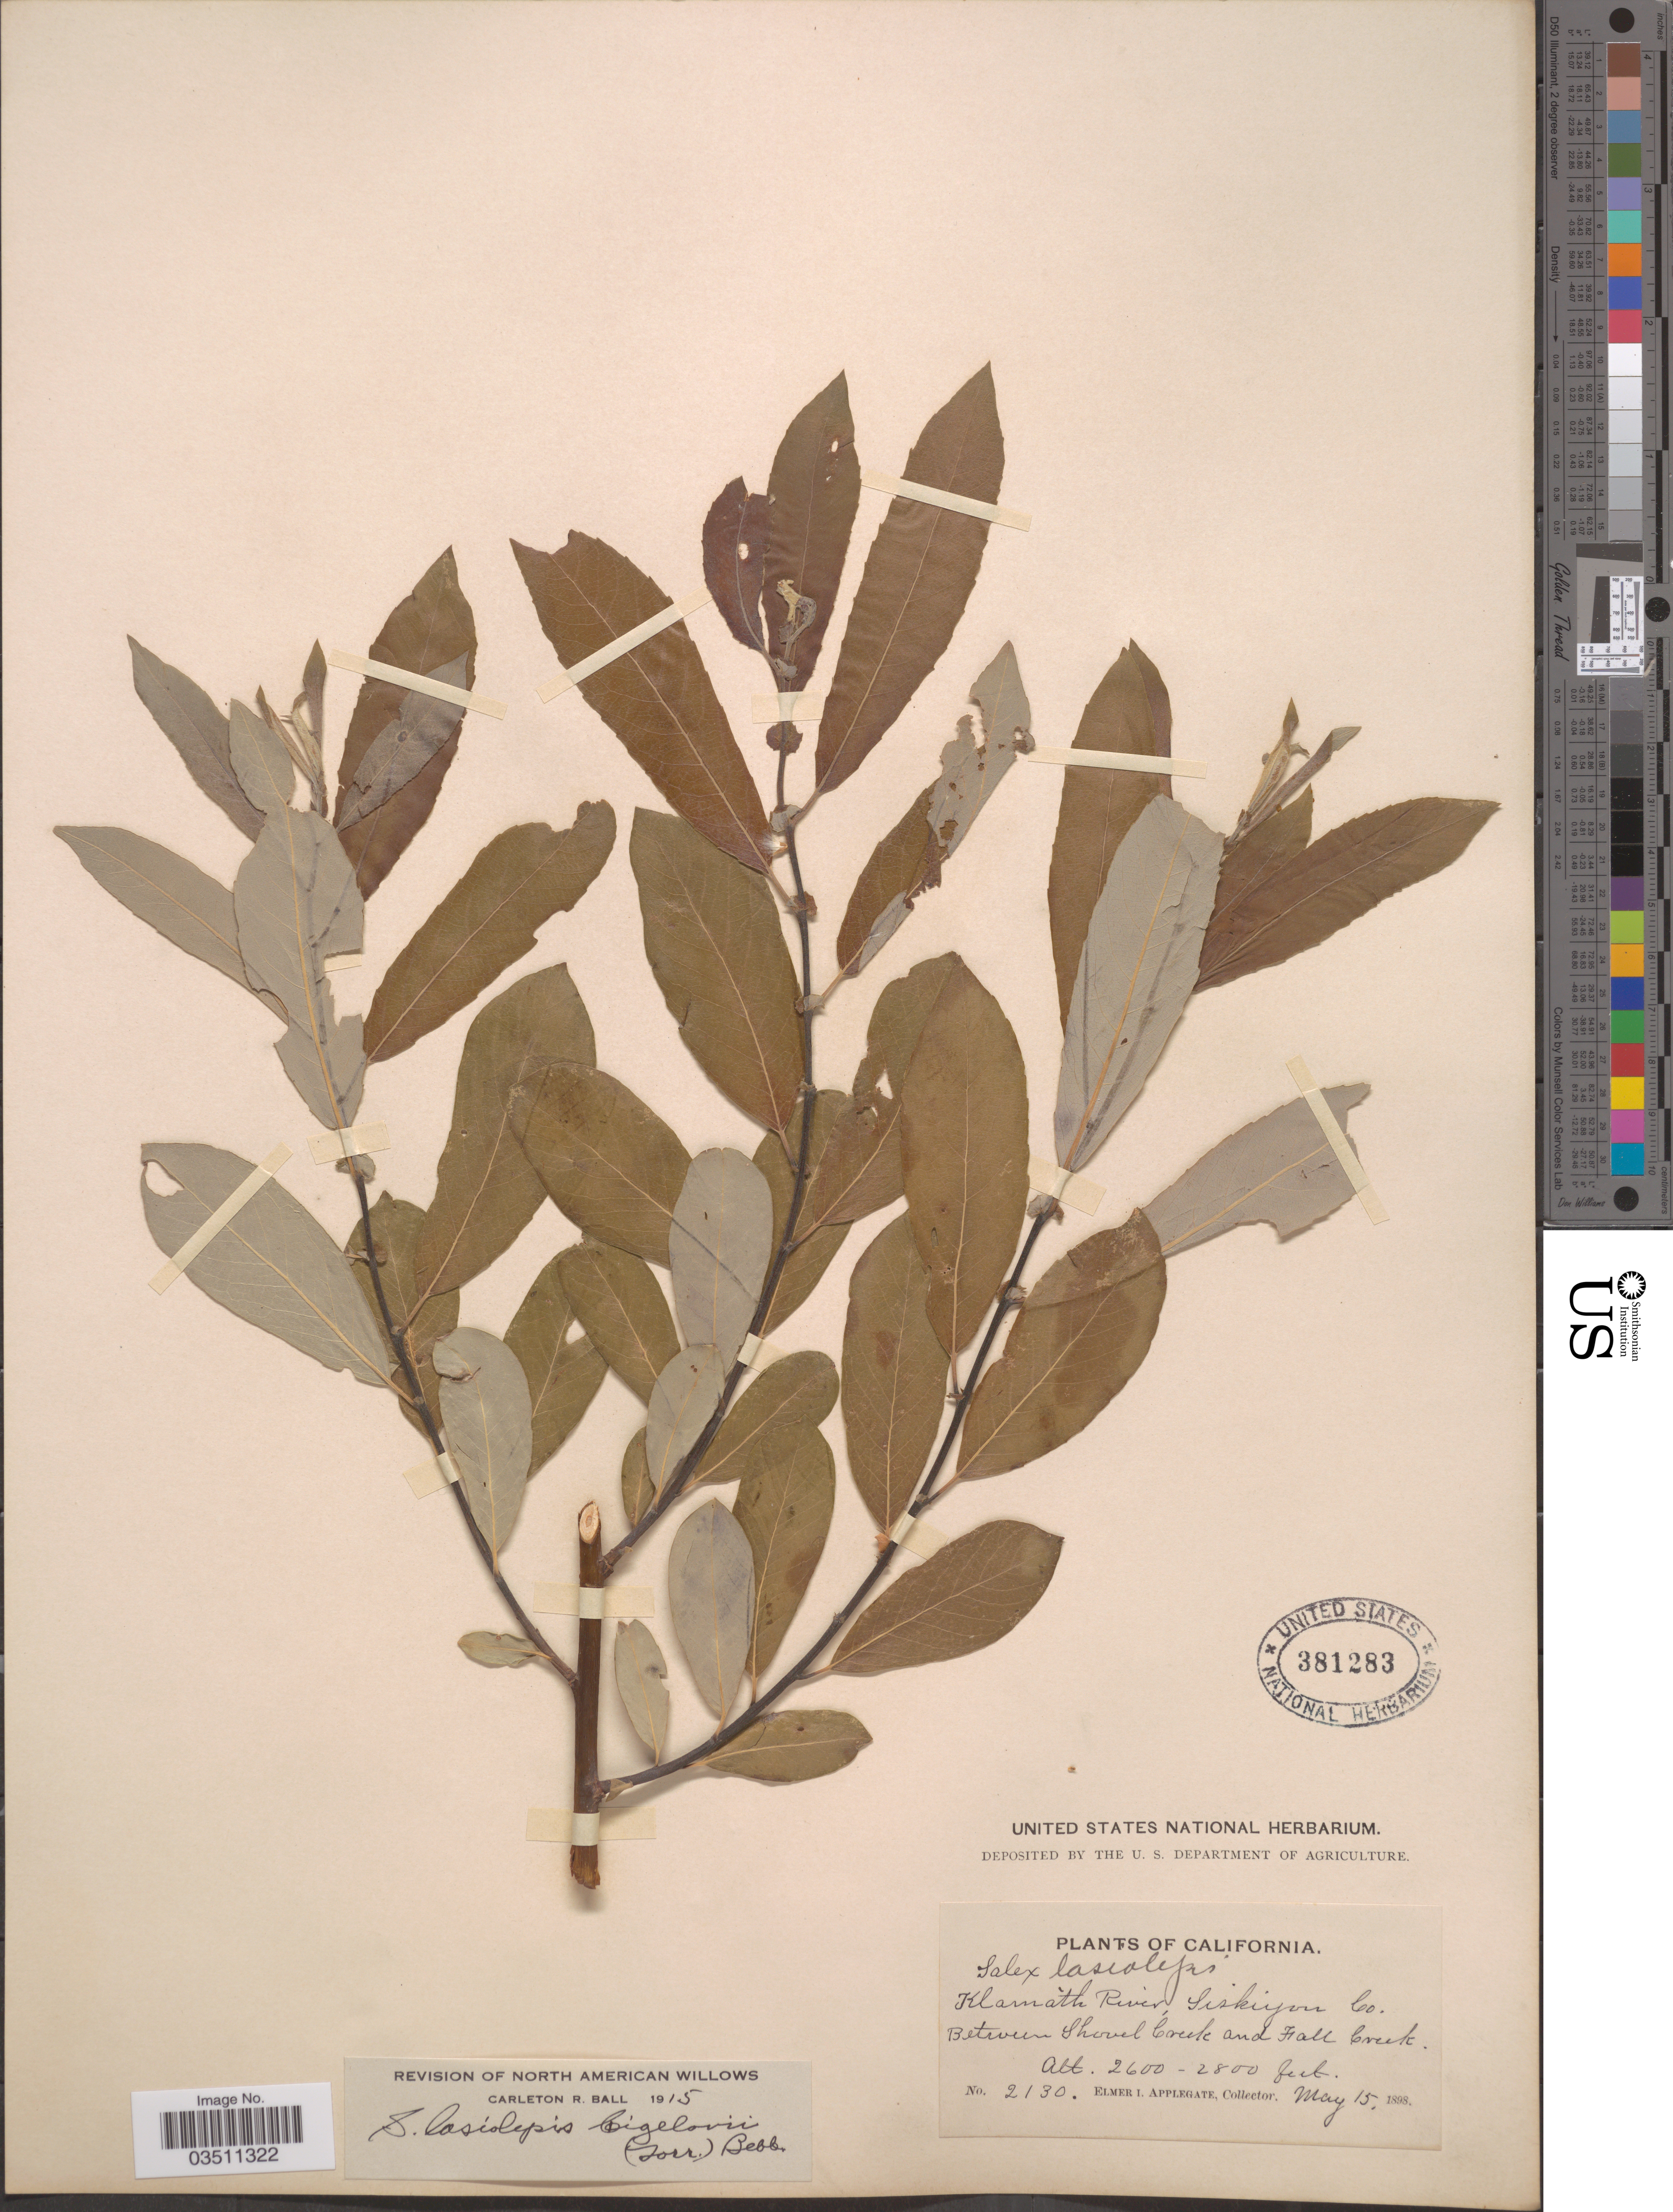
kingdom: Plantae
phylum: Tracheophyta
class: Magnoliopsida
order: Malpighiales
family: Salicaceae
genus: Salix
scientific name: Salix lasiolepis var. bigelovii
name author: Benth.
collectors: E. I. Applegate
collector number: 2130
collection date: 1898-05-15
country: United States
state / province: California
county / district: Siskiyou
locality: Klamath River, Siskiyou Co. Between Shovel Creek and Fall Creek.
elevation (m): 792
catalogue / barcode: US 381283